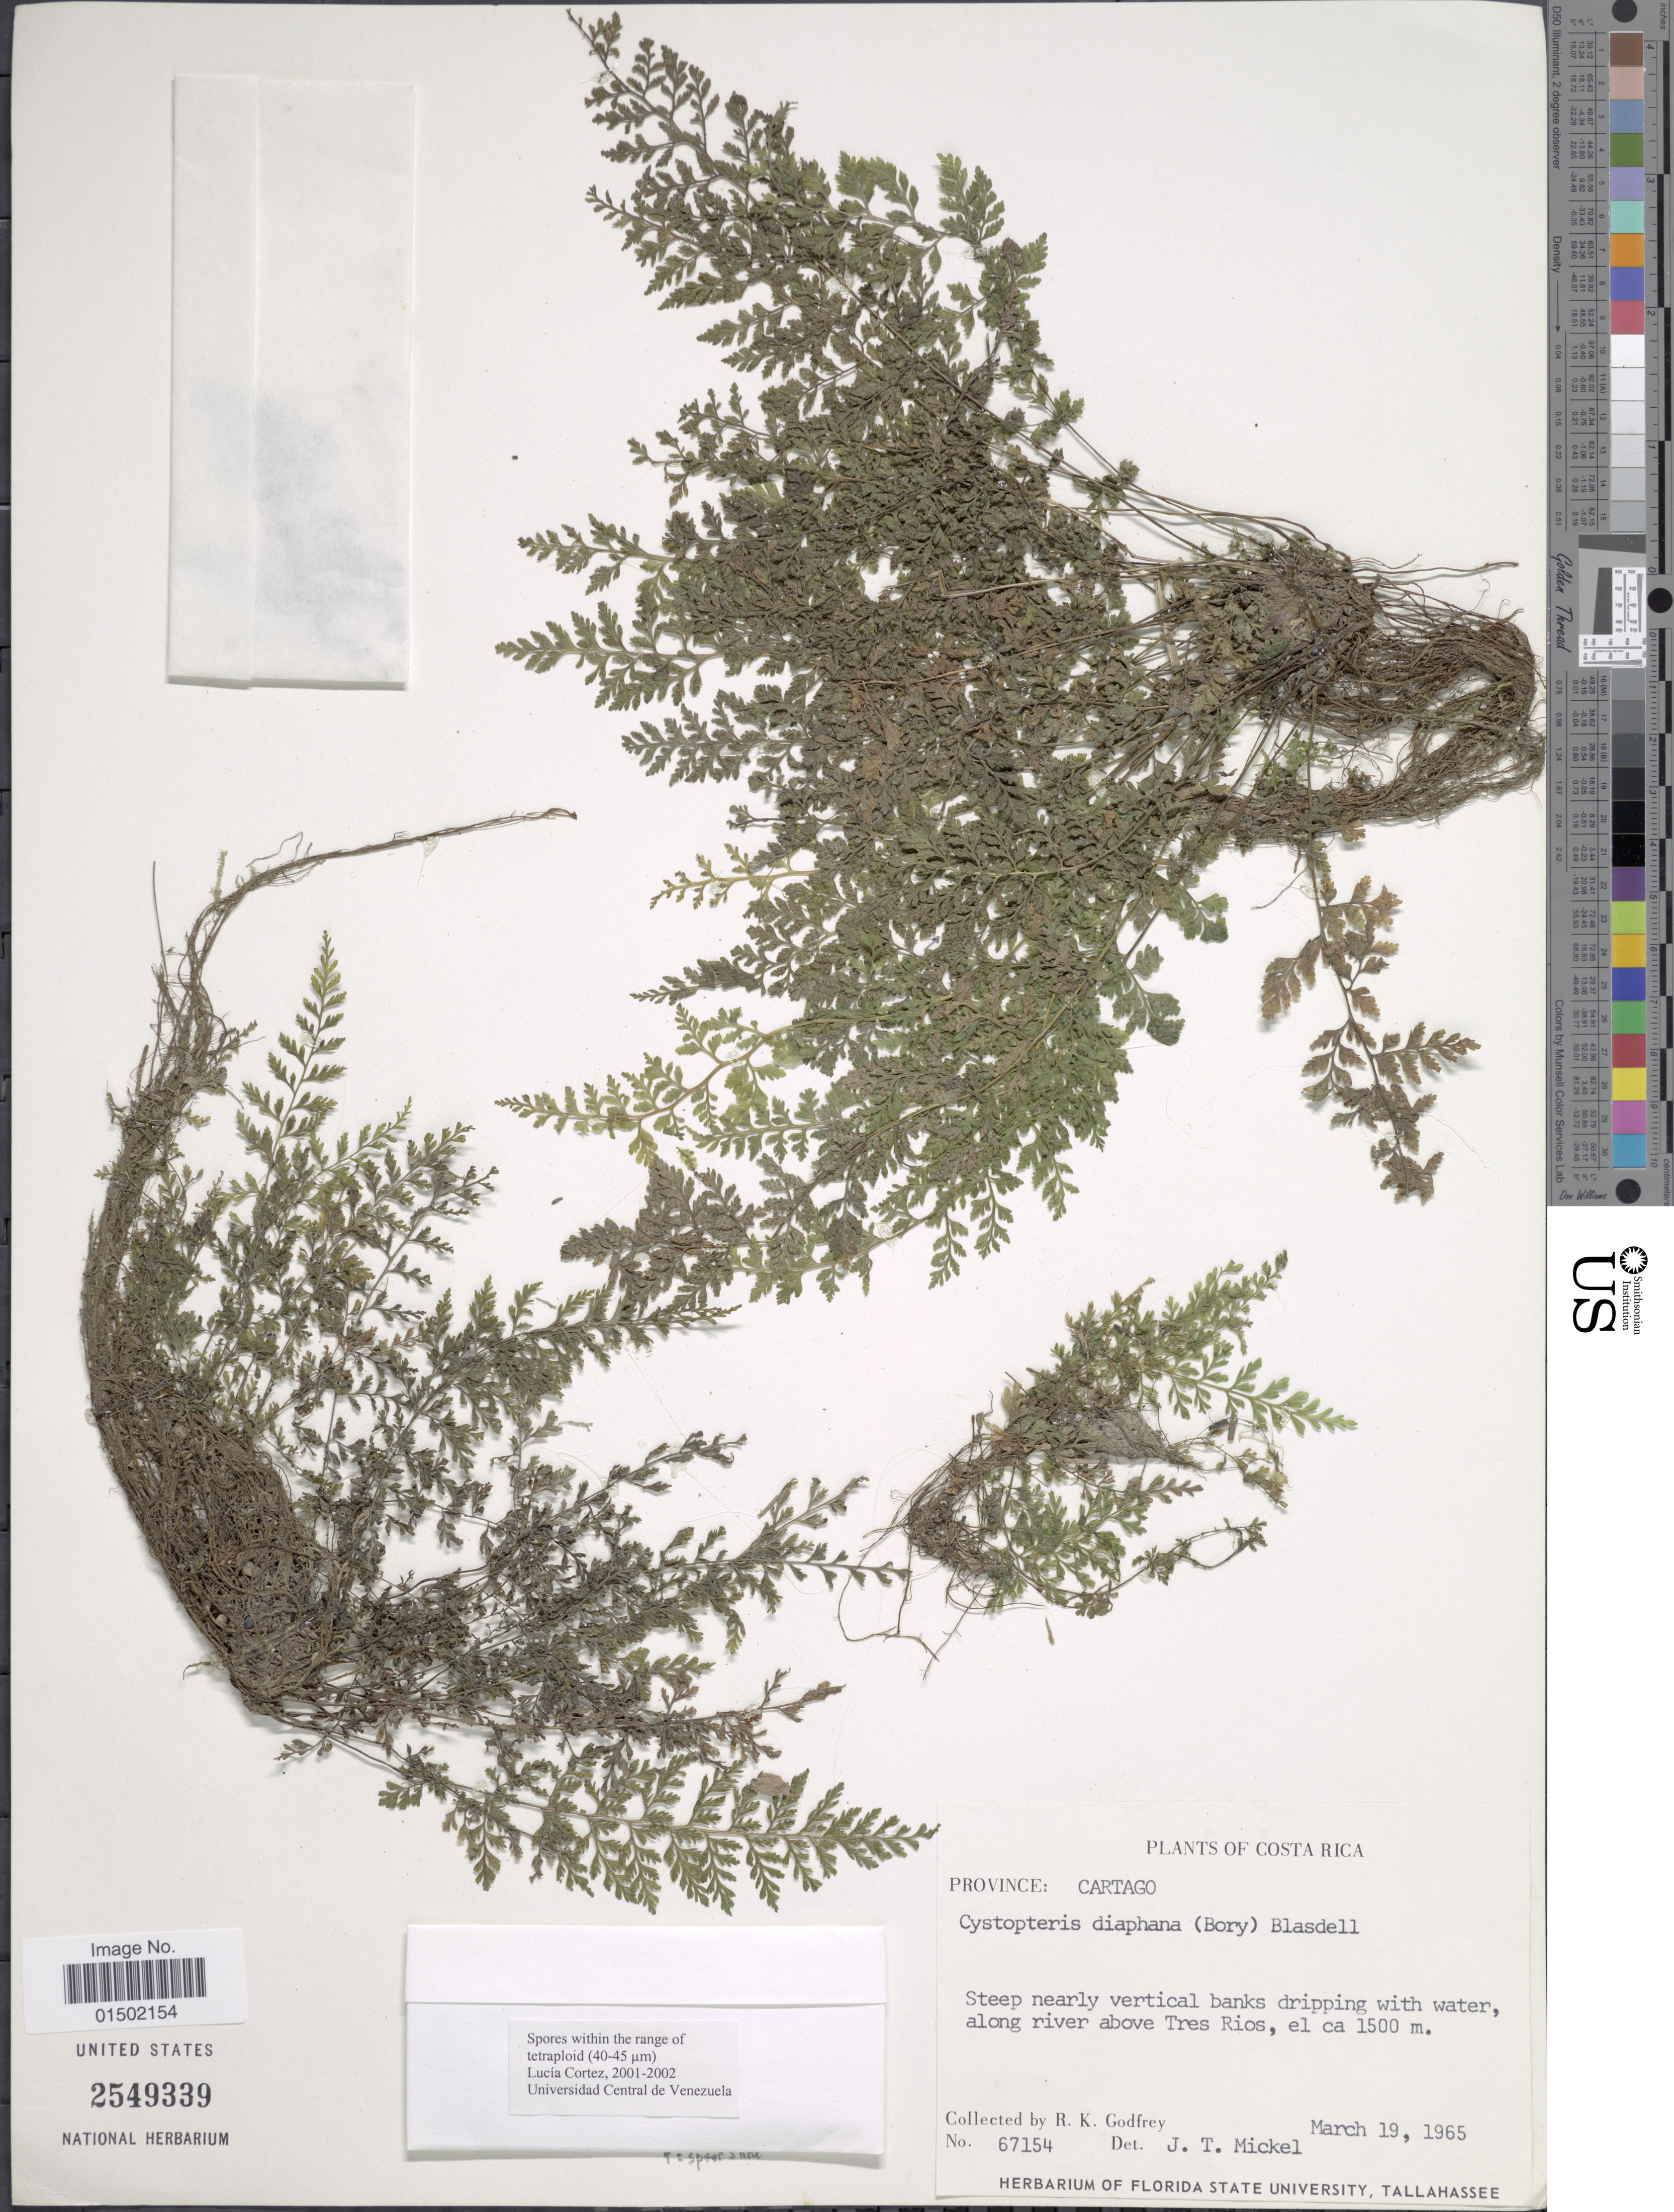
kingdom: Plantae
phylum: Tracheophyta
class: Polypodiopsida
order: Polypodiales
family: Cystopteridaceae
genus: Cystopteris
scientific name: Cystopteris diaphana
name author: (Bory) Blasdell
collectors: R. K. Godfrey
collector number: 67154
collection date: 1965-03-19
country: Costa Rica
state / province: Cartago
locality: Along river above Tres Rios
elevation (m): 1500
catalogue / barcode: US 2549339